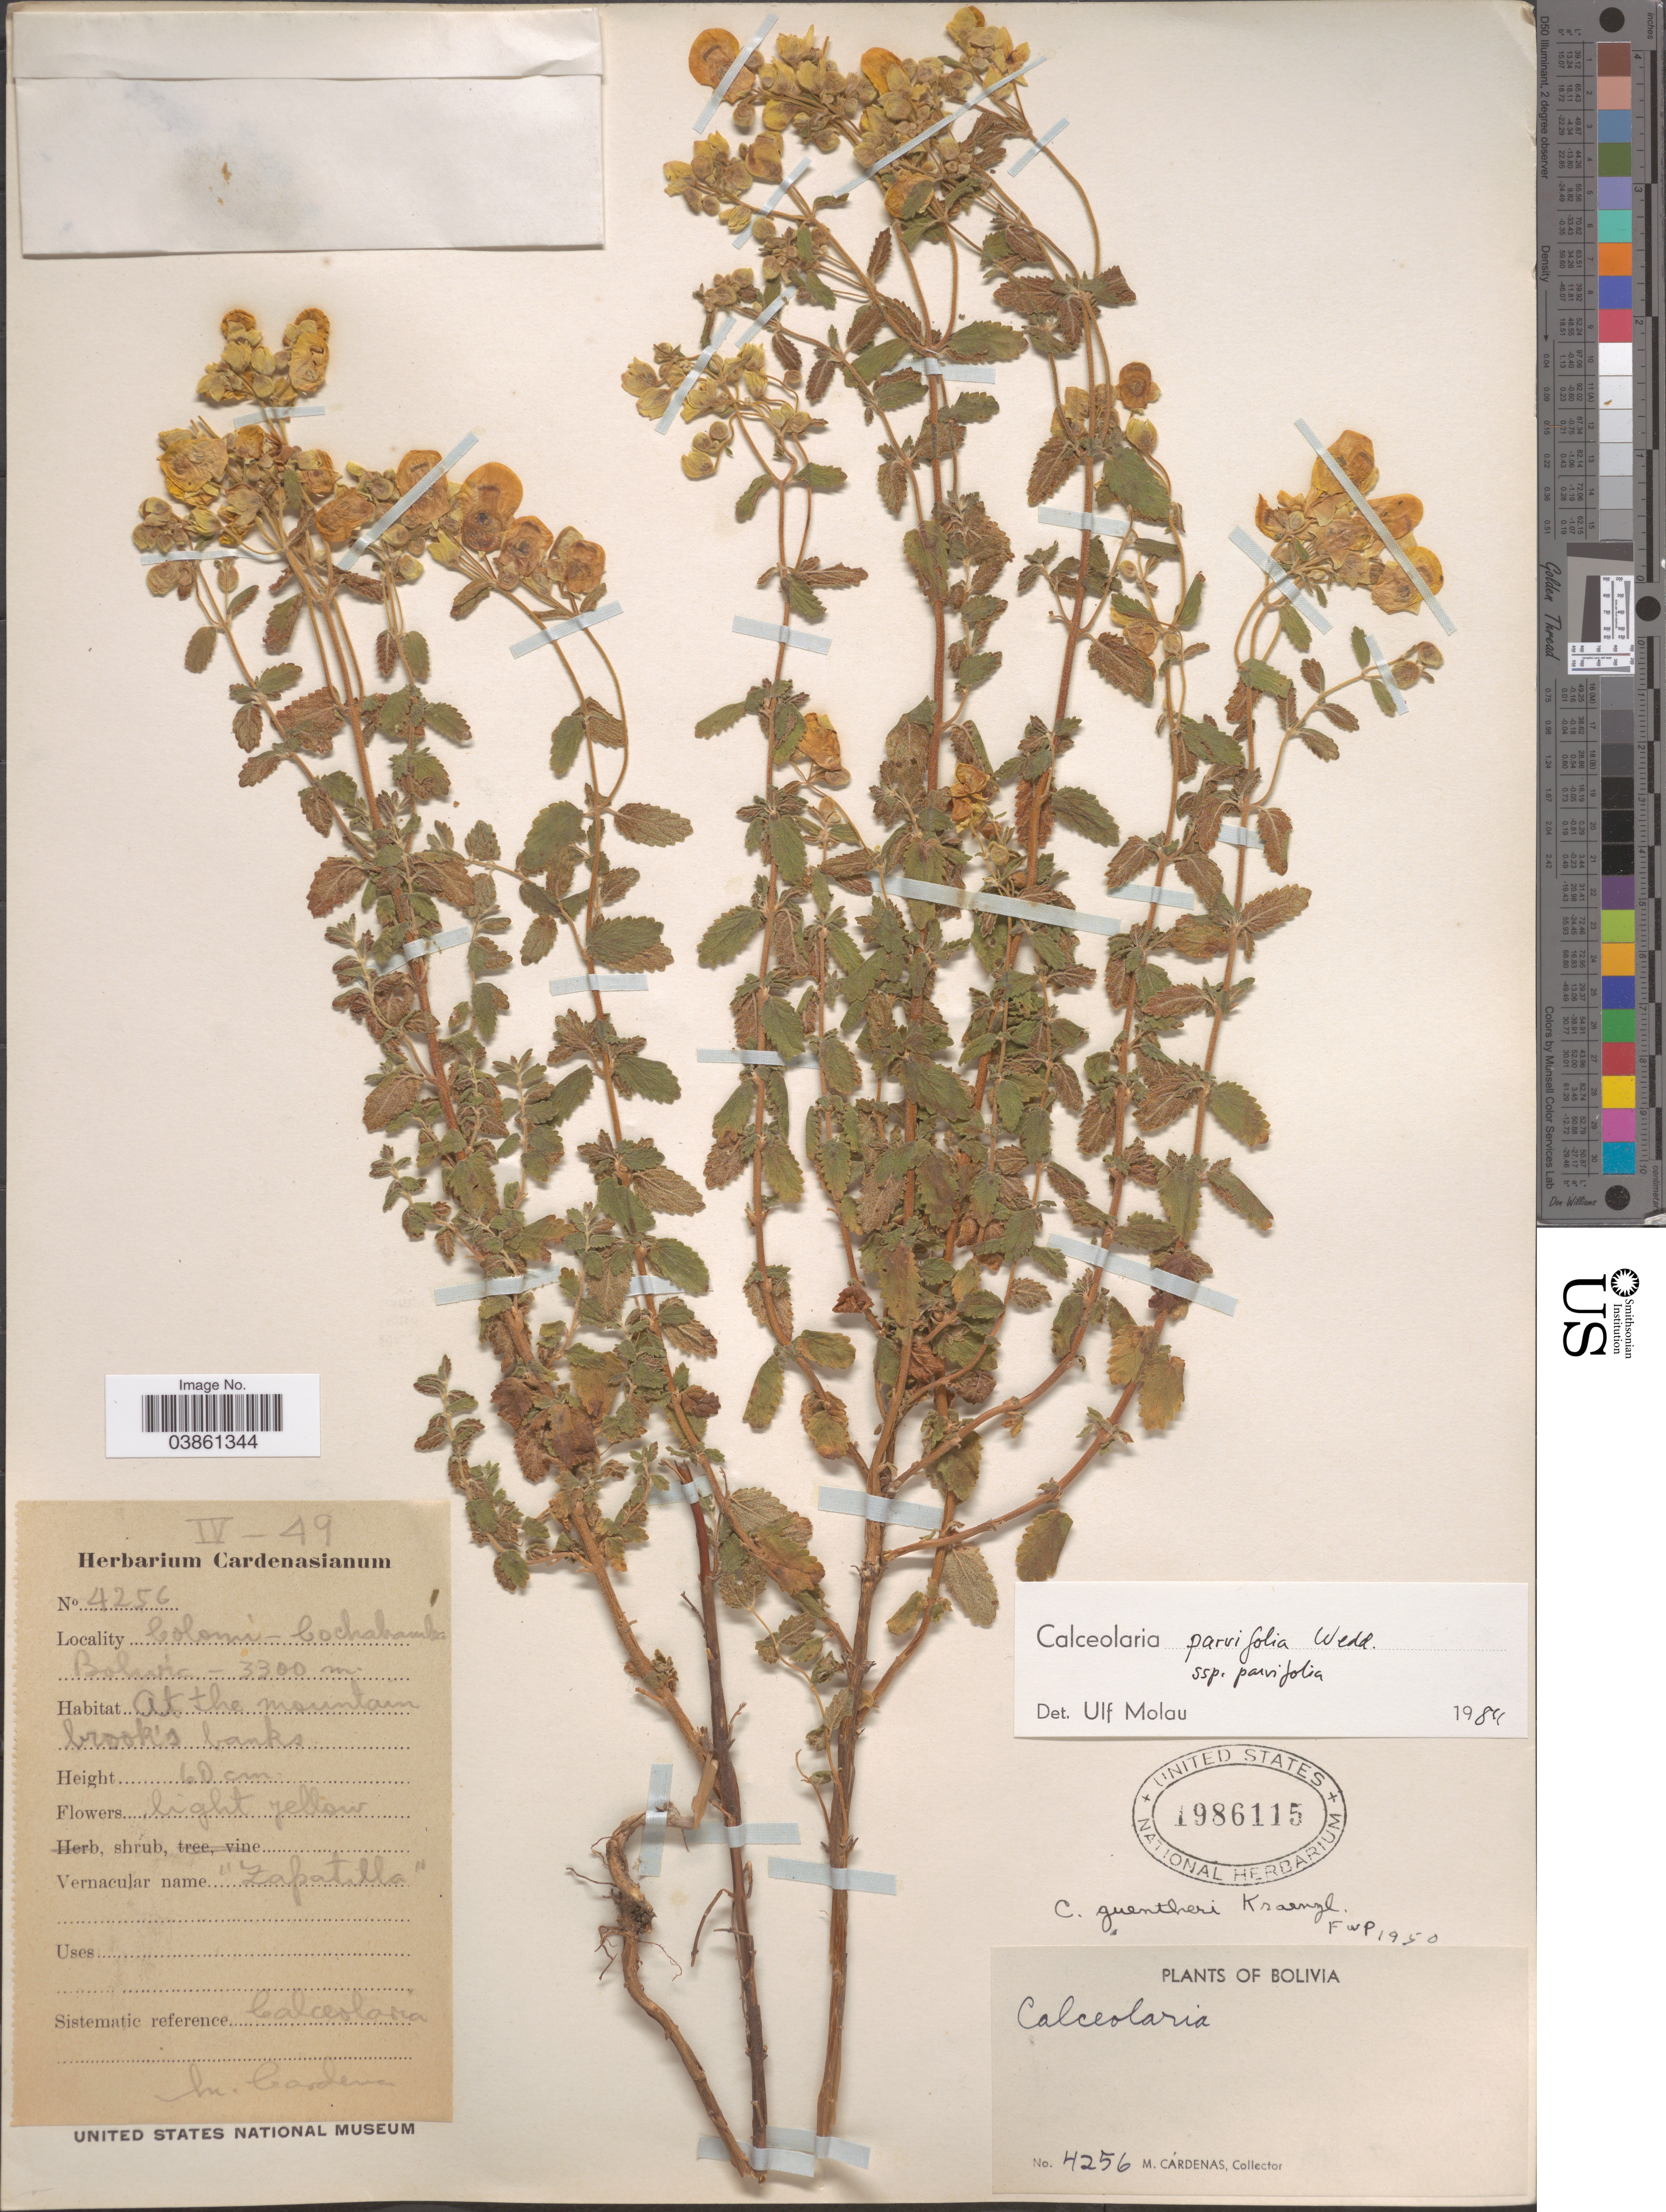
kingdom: Plantae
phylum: Tracheophyta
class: Magnoliopsida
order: Lamiales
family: Calceolariaceae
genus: Calceolaria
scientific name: Calceolaria parvifolia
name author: Wedd.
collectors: M. Cárdenas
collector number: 4256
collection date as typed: Transcribed d/m/y: /4/49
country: Bolivia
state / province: Cochabamba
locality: Colomi. At the mountain brook's banks.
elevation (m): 3300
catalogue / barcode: US 1986115